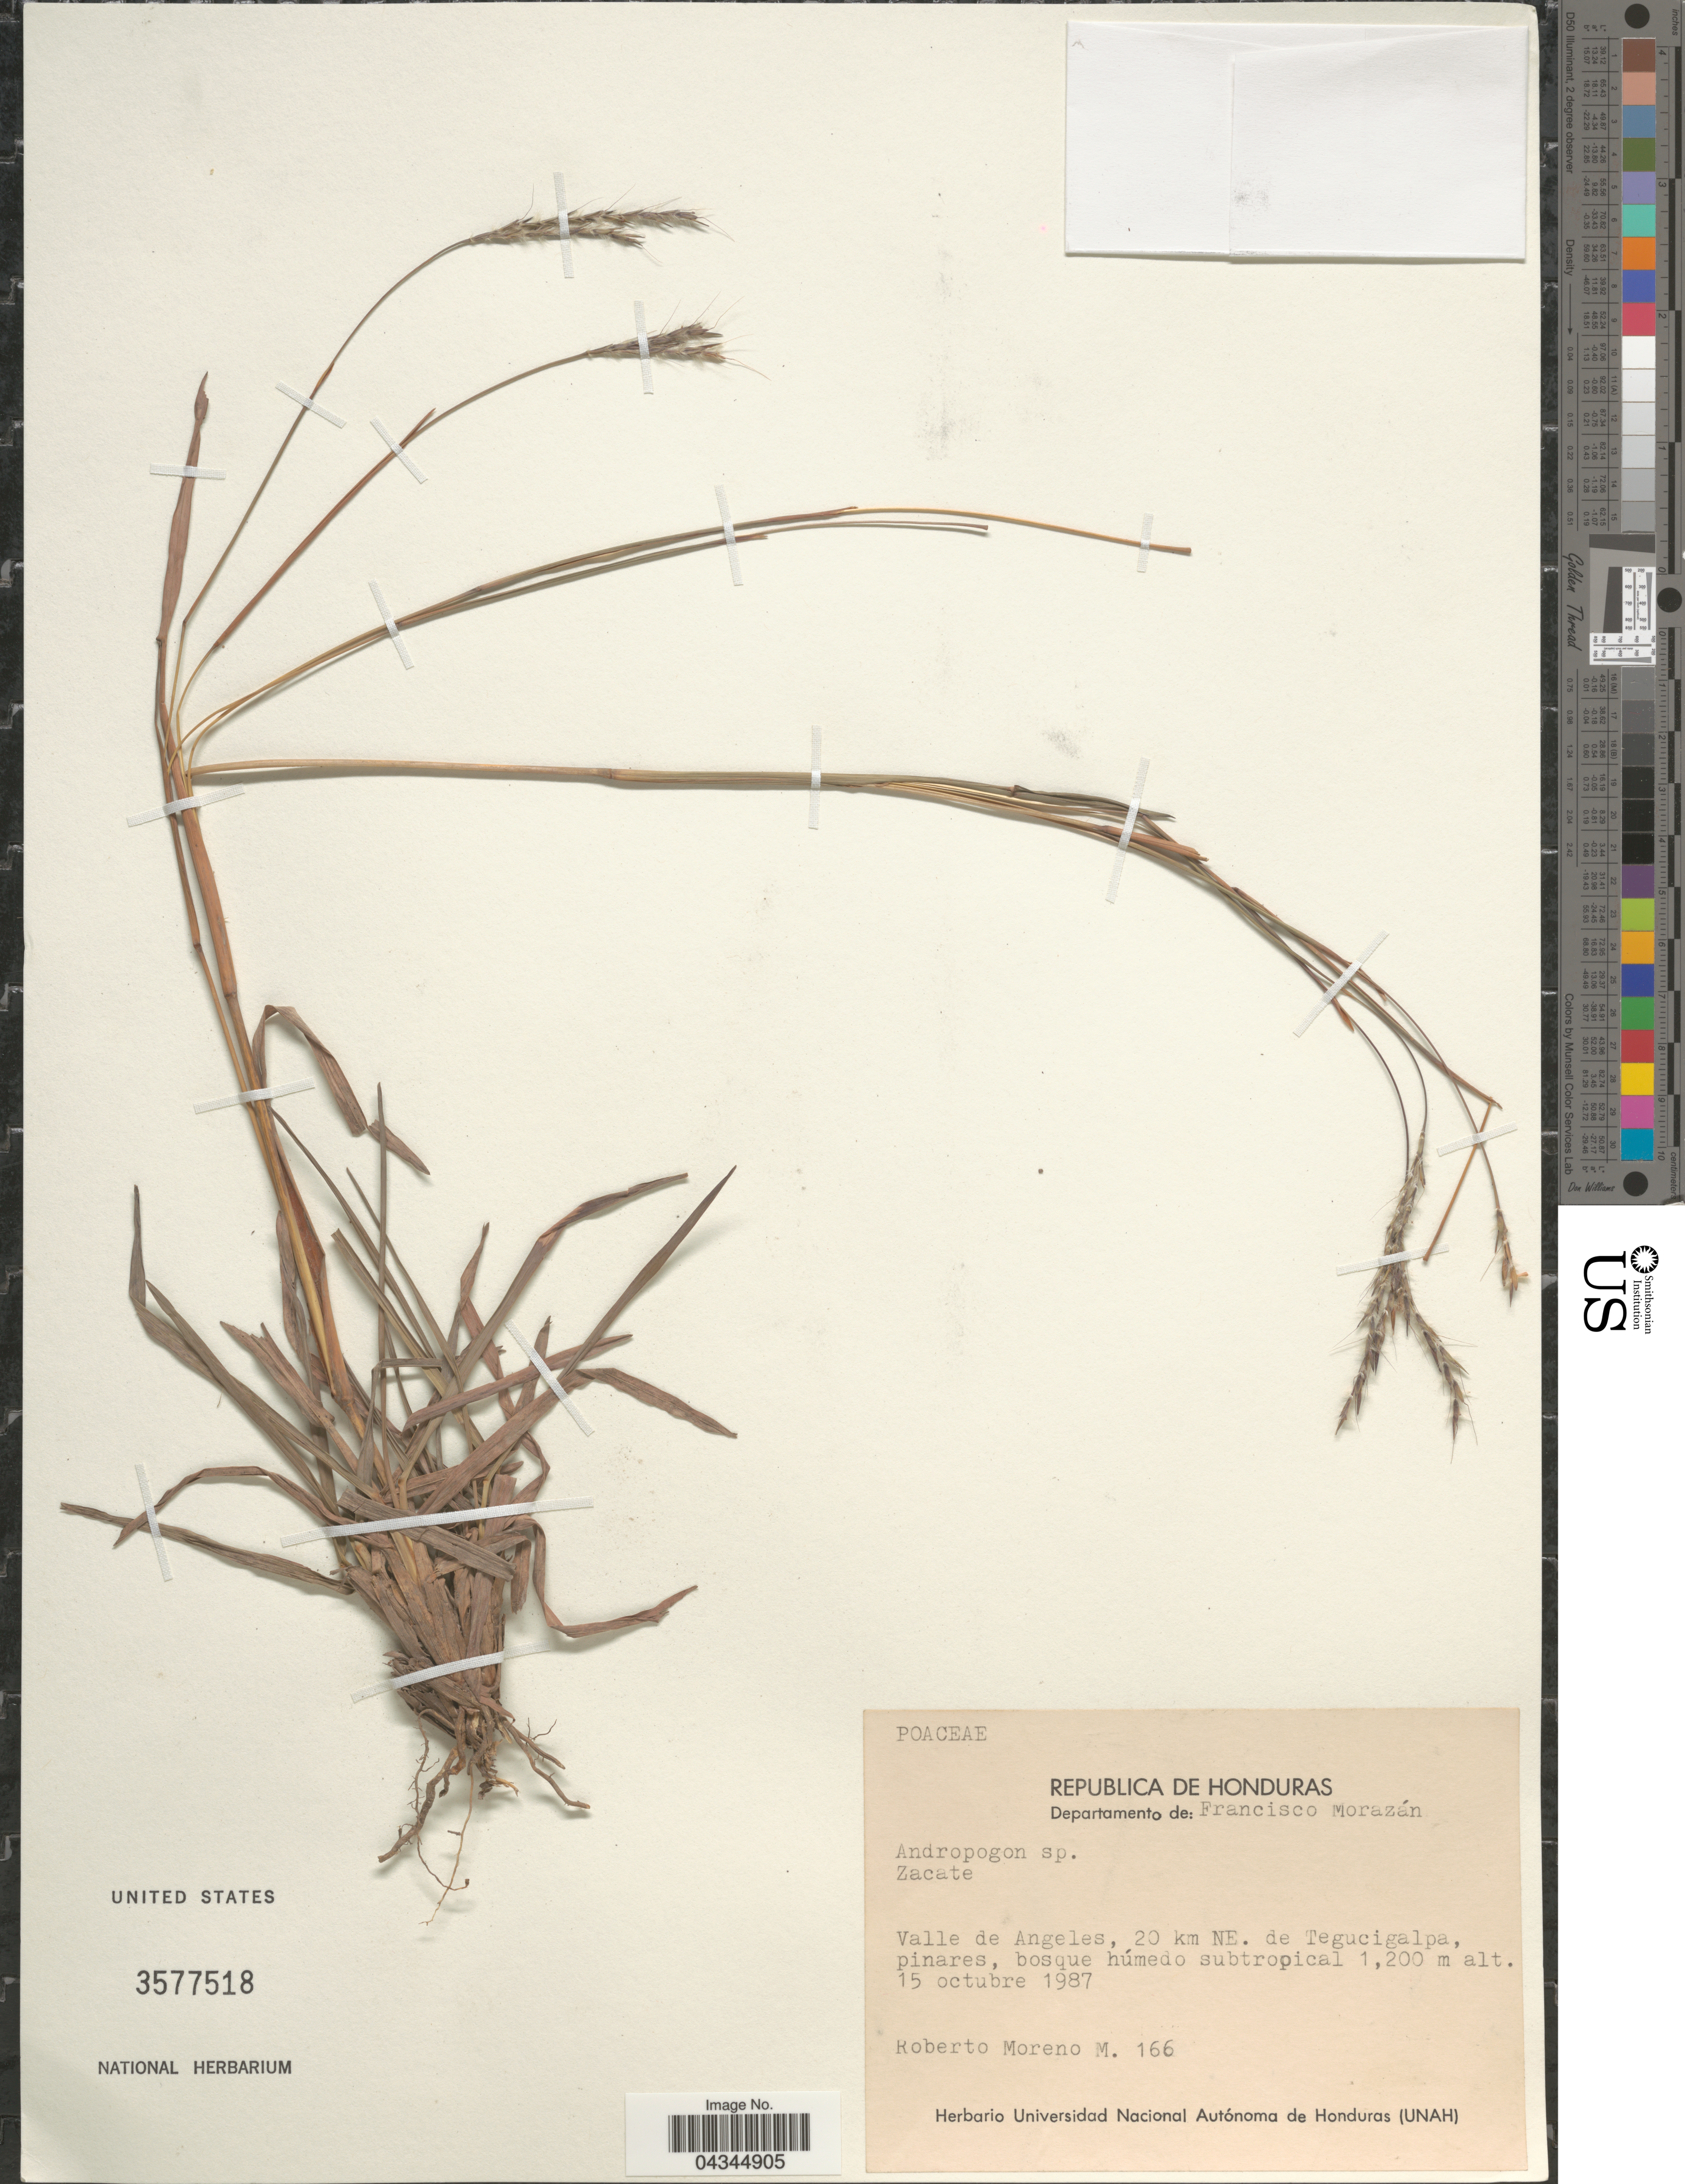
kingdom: Plantae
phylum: Tracheophyta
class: Liliopsida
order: Poales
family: Poaceae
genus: Andropogon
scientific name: Andropogon sp.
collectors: R. Moreno M.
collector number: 166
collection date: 1987-10-15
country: Honduras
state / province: Fco. Morazán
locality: Republica de Honduras. Departamento de: Francisco Morazán. Valle de Angeles, 20 km NE. de Tegucigalpa.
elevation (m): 1200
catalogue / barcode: US 3577518